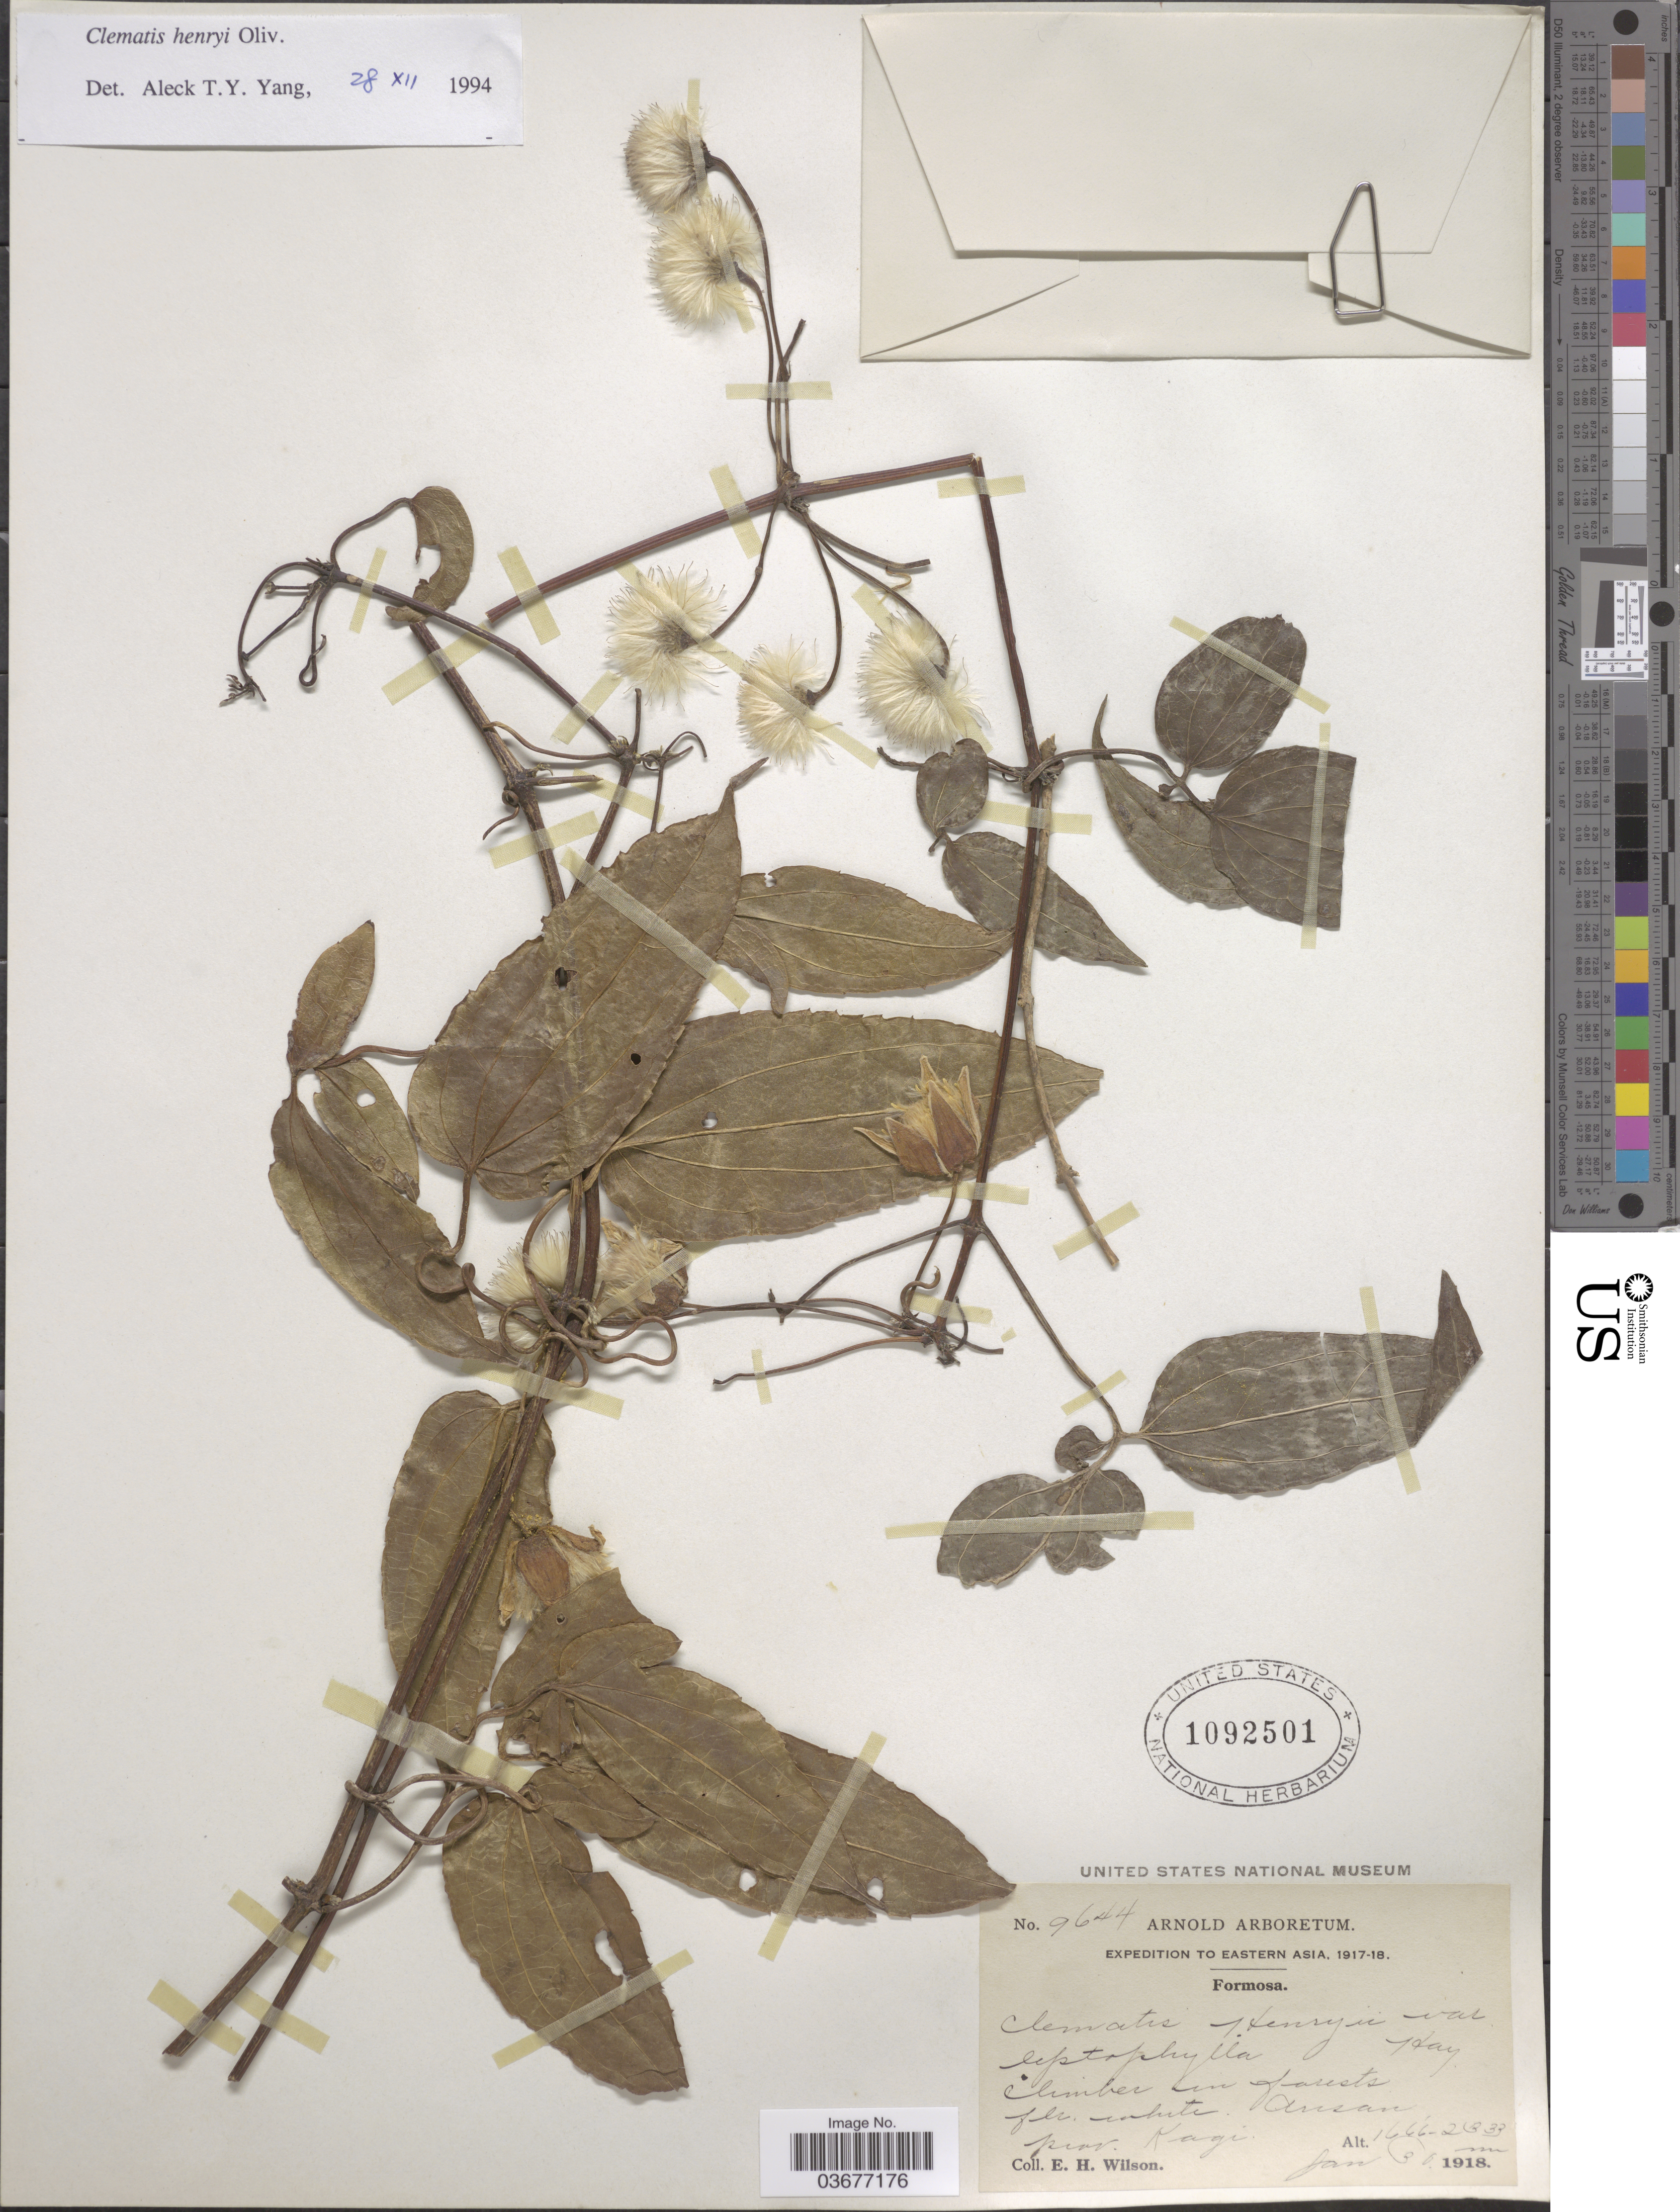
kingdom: Plantae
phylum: Tracheophyta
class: Magnoliopsida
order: Ranunculales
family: Ranunculaceae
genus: Clematis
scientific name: Clematis henryi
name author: Oliv.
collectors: E. Wilson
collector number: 9644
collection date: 1918-01-30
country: Taiwan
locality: Eastern Asia. Formosa. Arisan. Prov. Kagi.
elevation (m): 1666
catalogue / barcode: US 1092501